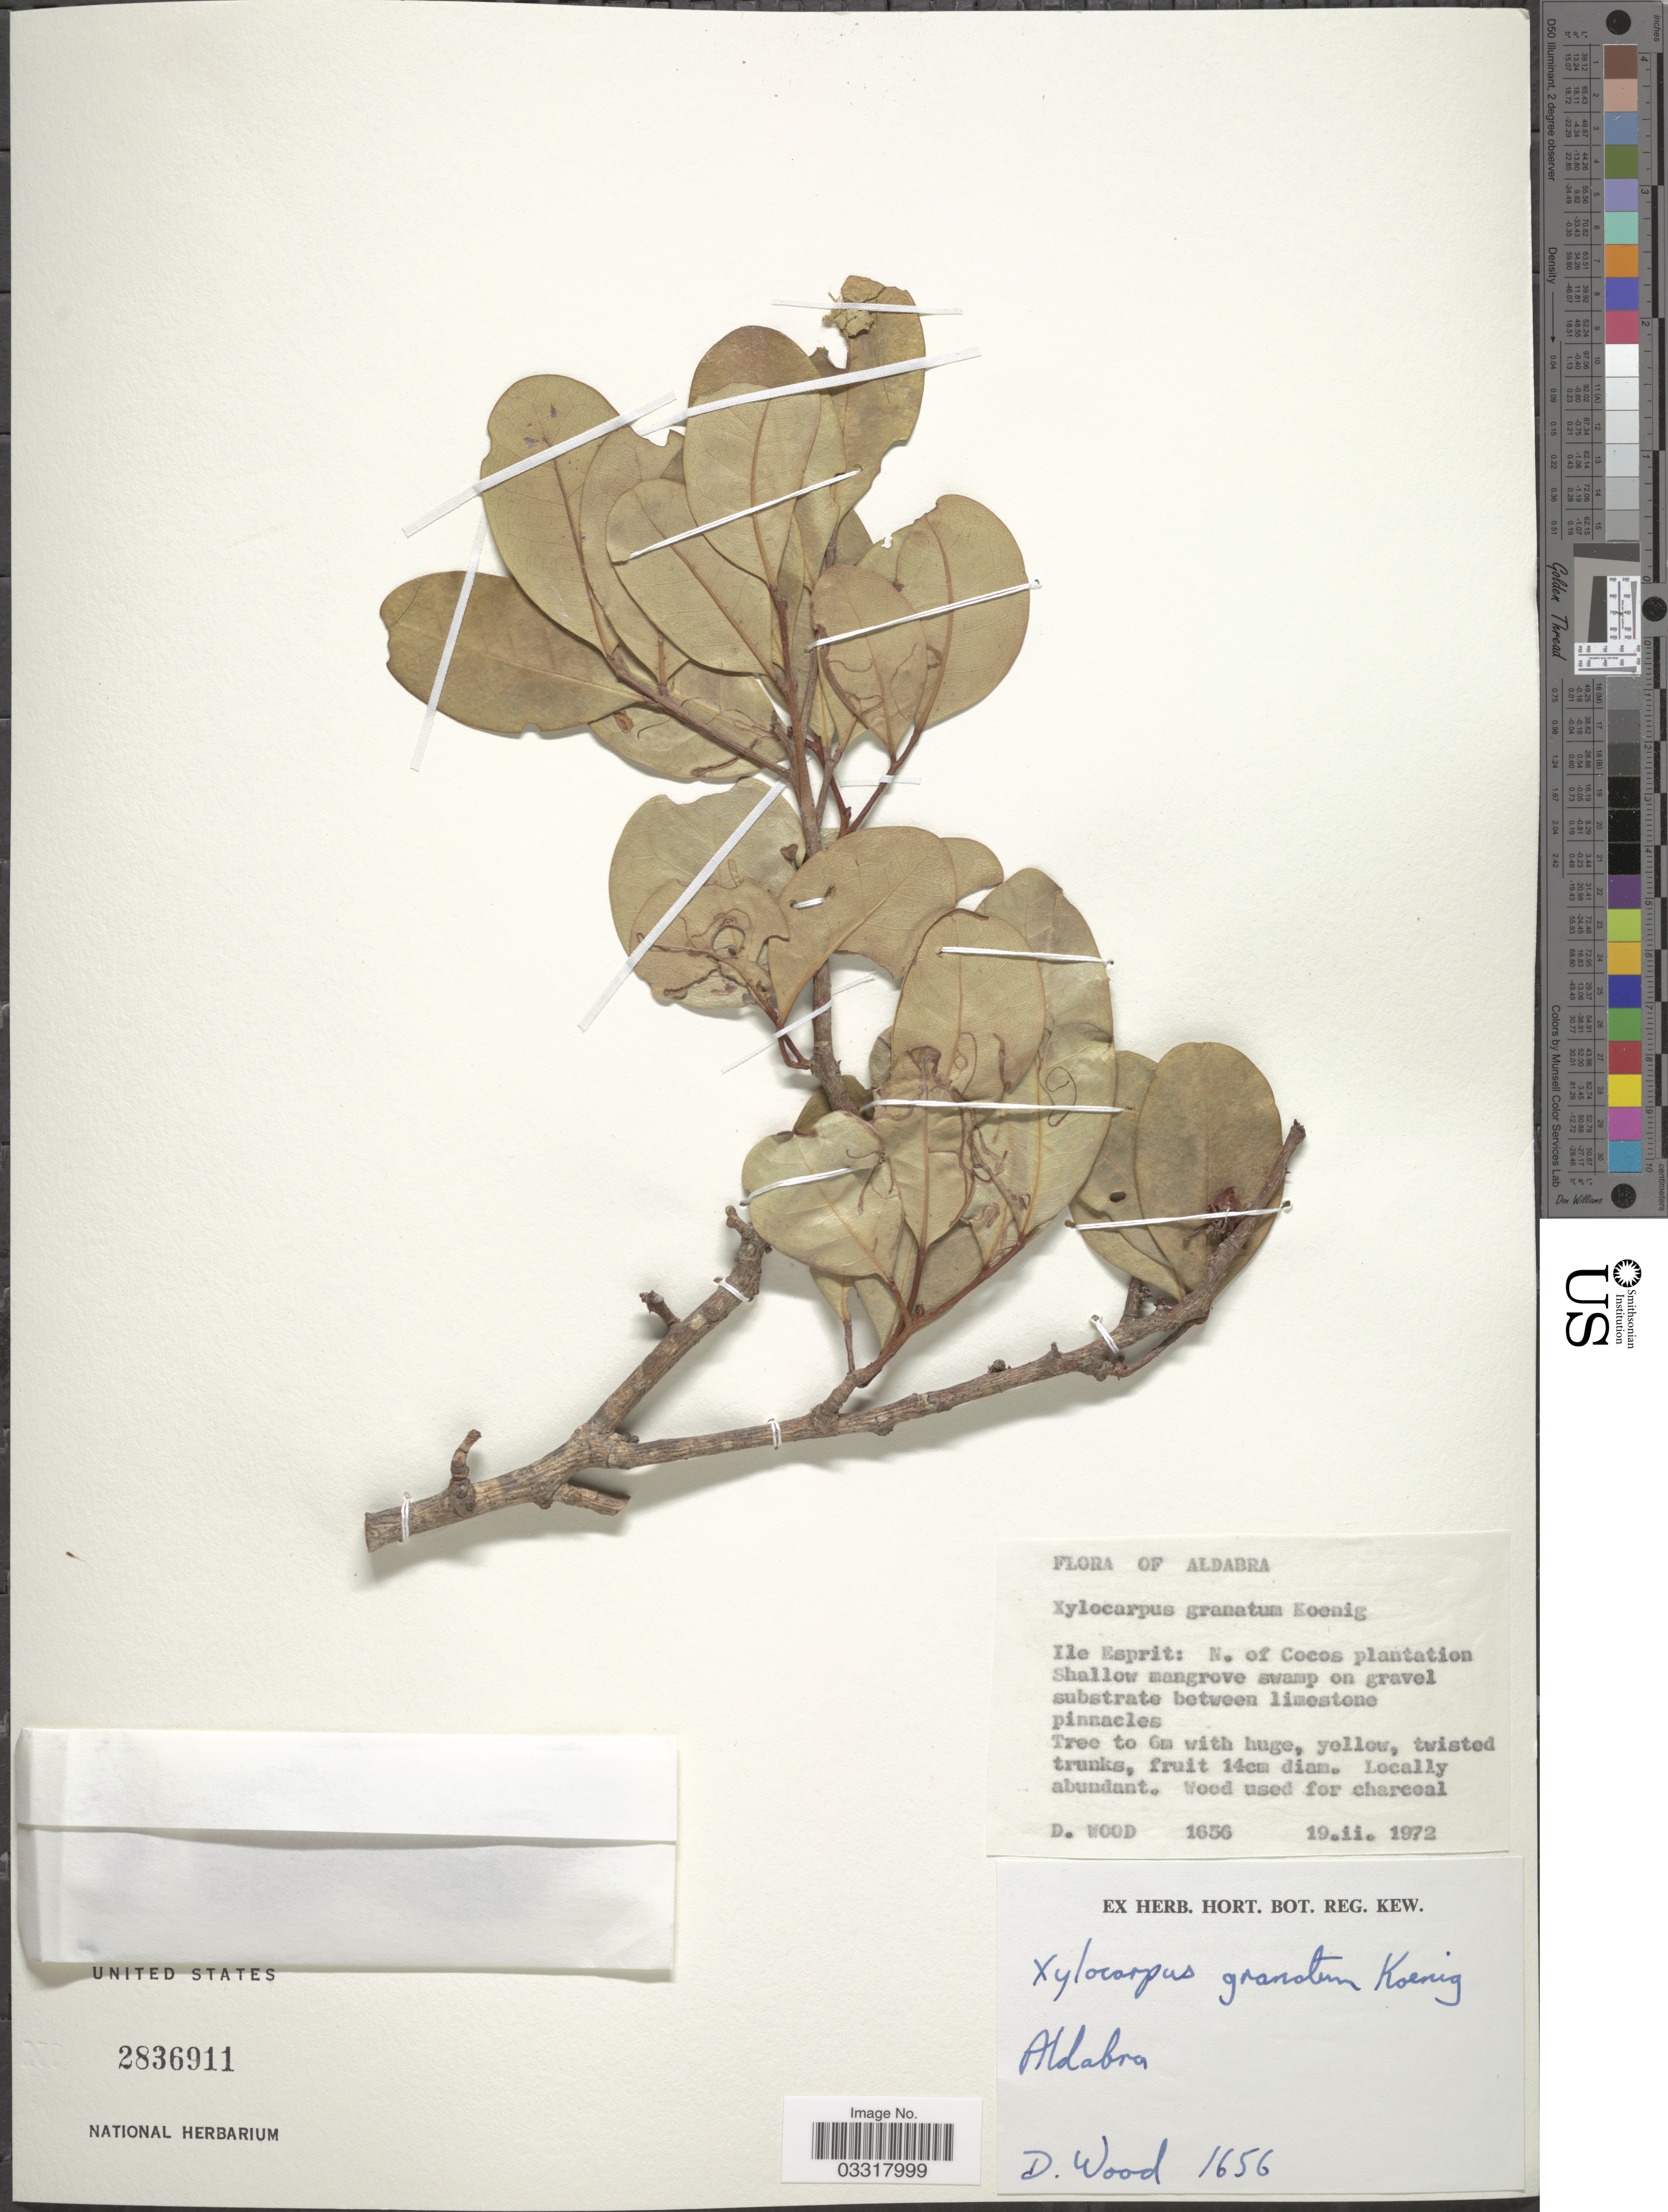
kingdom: Plantae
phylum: Tracheophyta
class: Magnoliopsida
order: Sapindales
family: Meliaceae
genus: Xylocarpus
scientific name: Xylocarpus granatum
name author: J. Koenig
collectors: D. Wood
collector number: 1656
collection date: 1972-02-19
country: Seychelles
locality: Aldabra. Ile Esprit: N. of Cocos plantation.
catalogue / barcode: US 2836911